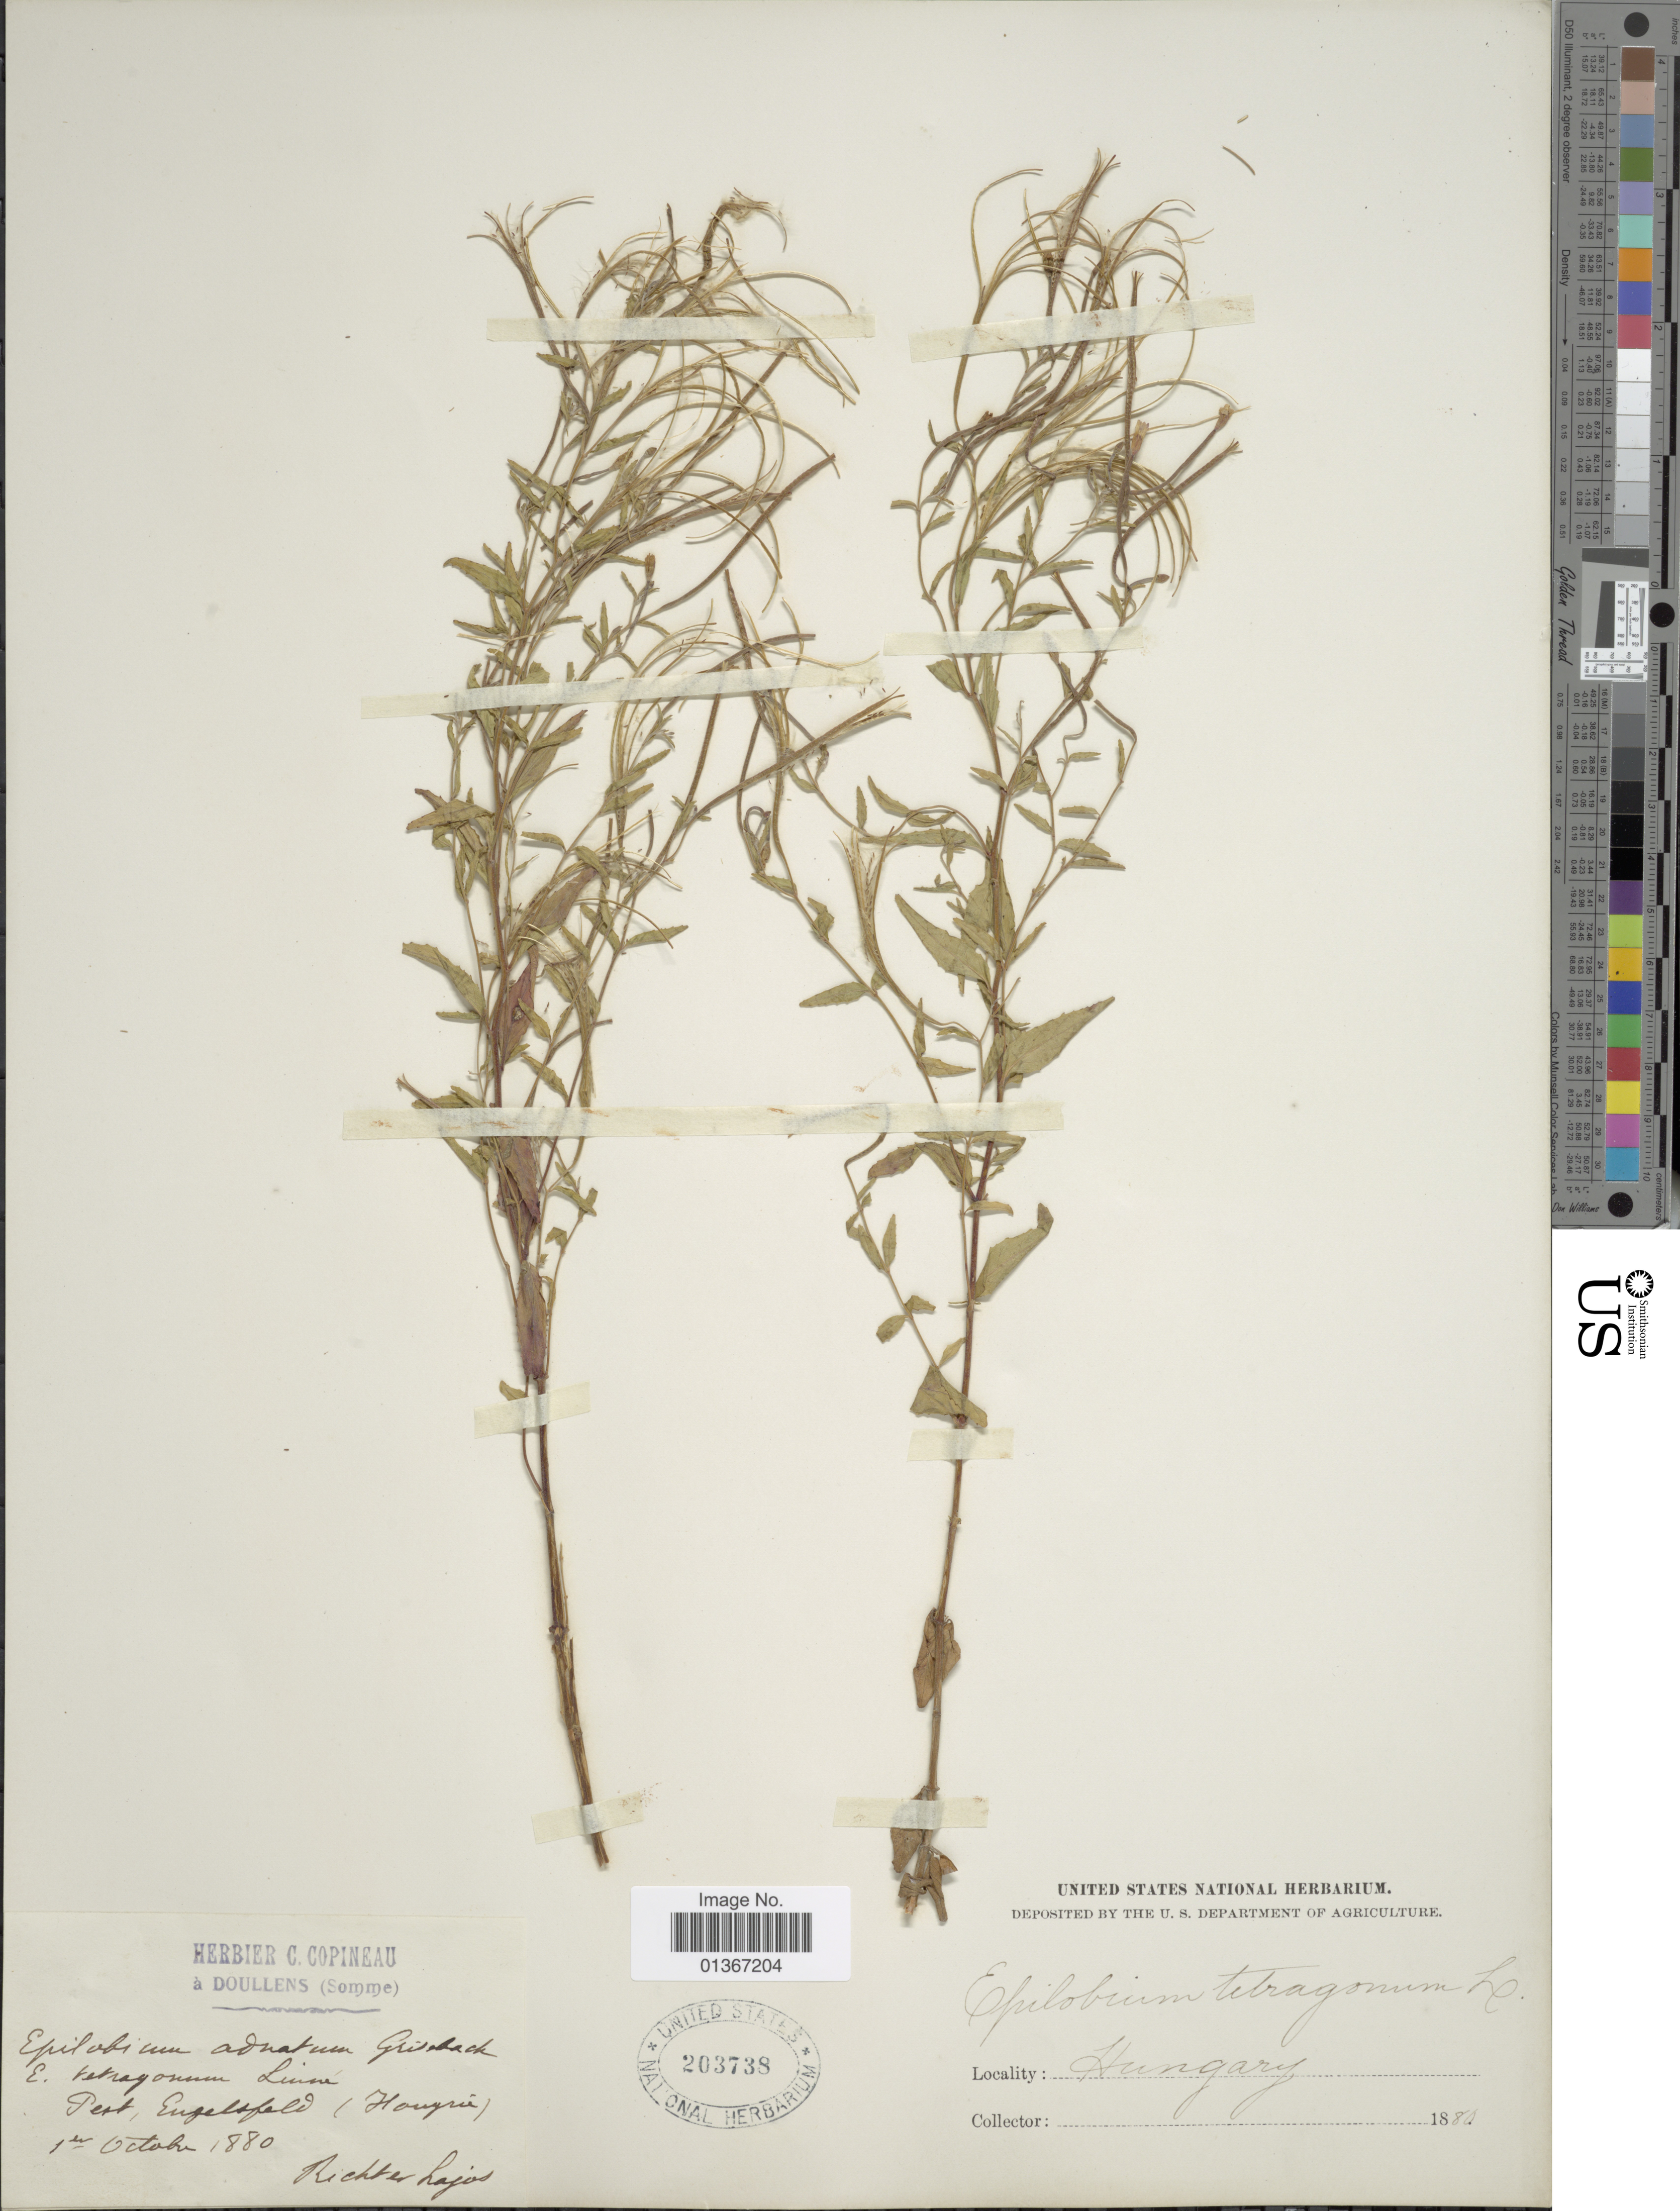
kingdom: Plantae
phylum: Tracheophyta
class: Magnoliopsida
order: Myrtales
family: Onagraceae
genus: Epilobium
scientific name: Epilobium tetragonum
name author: L.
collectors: R. Lajos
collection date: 1880-10-01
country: Hungary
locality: Pest, Engelsfeld. [interpreted]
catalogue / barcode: US 203738